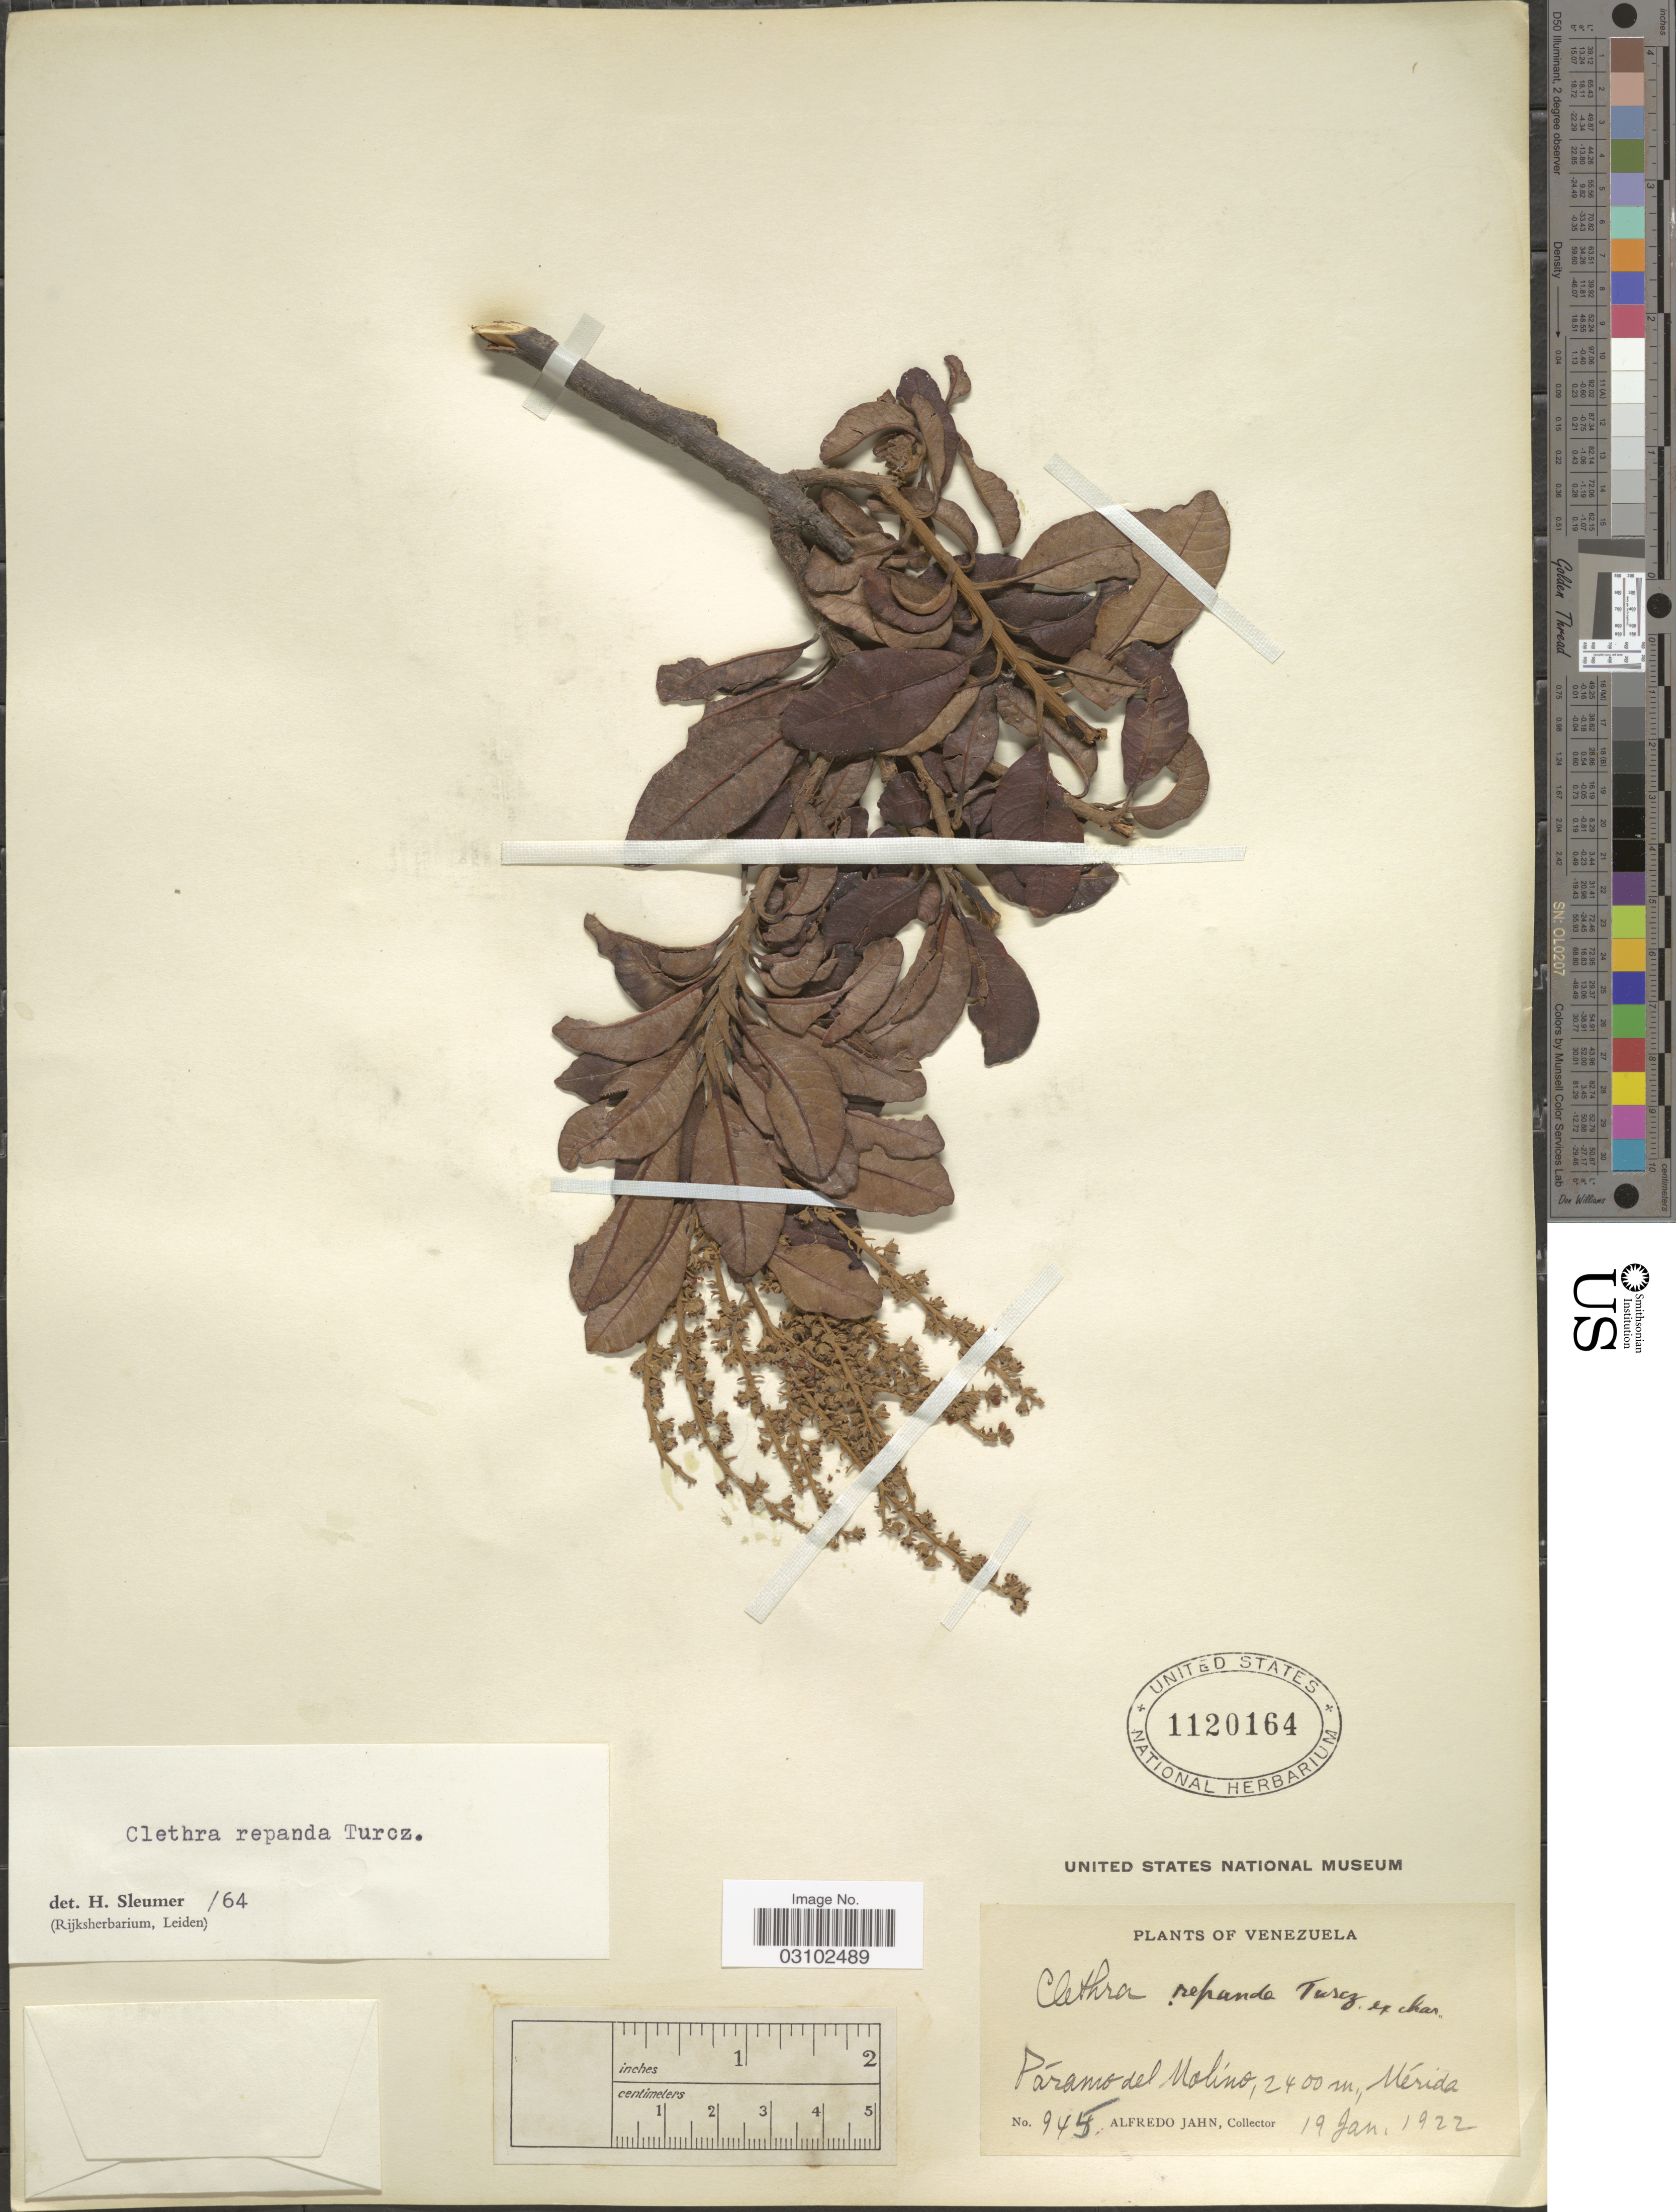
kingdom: Plantae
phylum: Tracheophyta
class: Magnoliopsida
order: Ericales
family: Clethraceae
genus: Clethra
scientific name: Clethra repanda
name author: Turcz.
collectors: A. Jahn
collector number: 945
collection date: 1922-01-19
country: Venezuela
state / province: Mérida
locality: Páramo del Molino.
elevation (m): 2400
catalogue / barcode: US 1120164